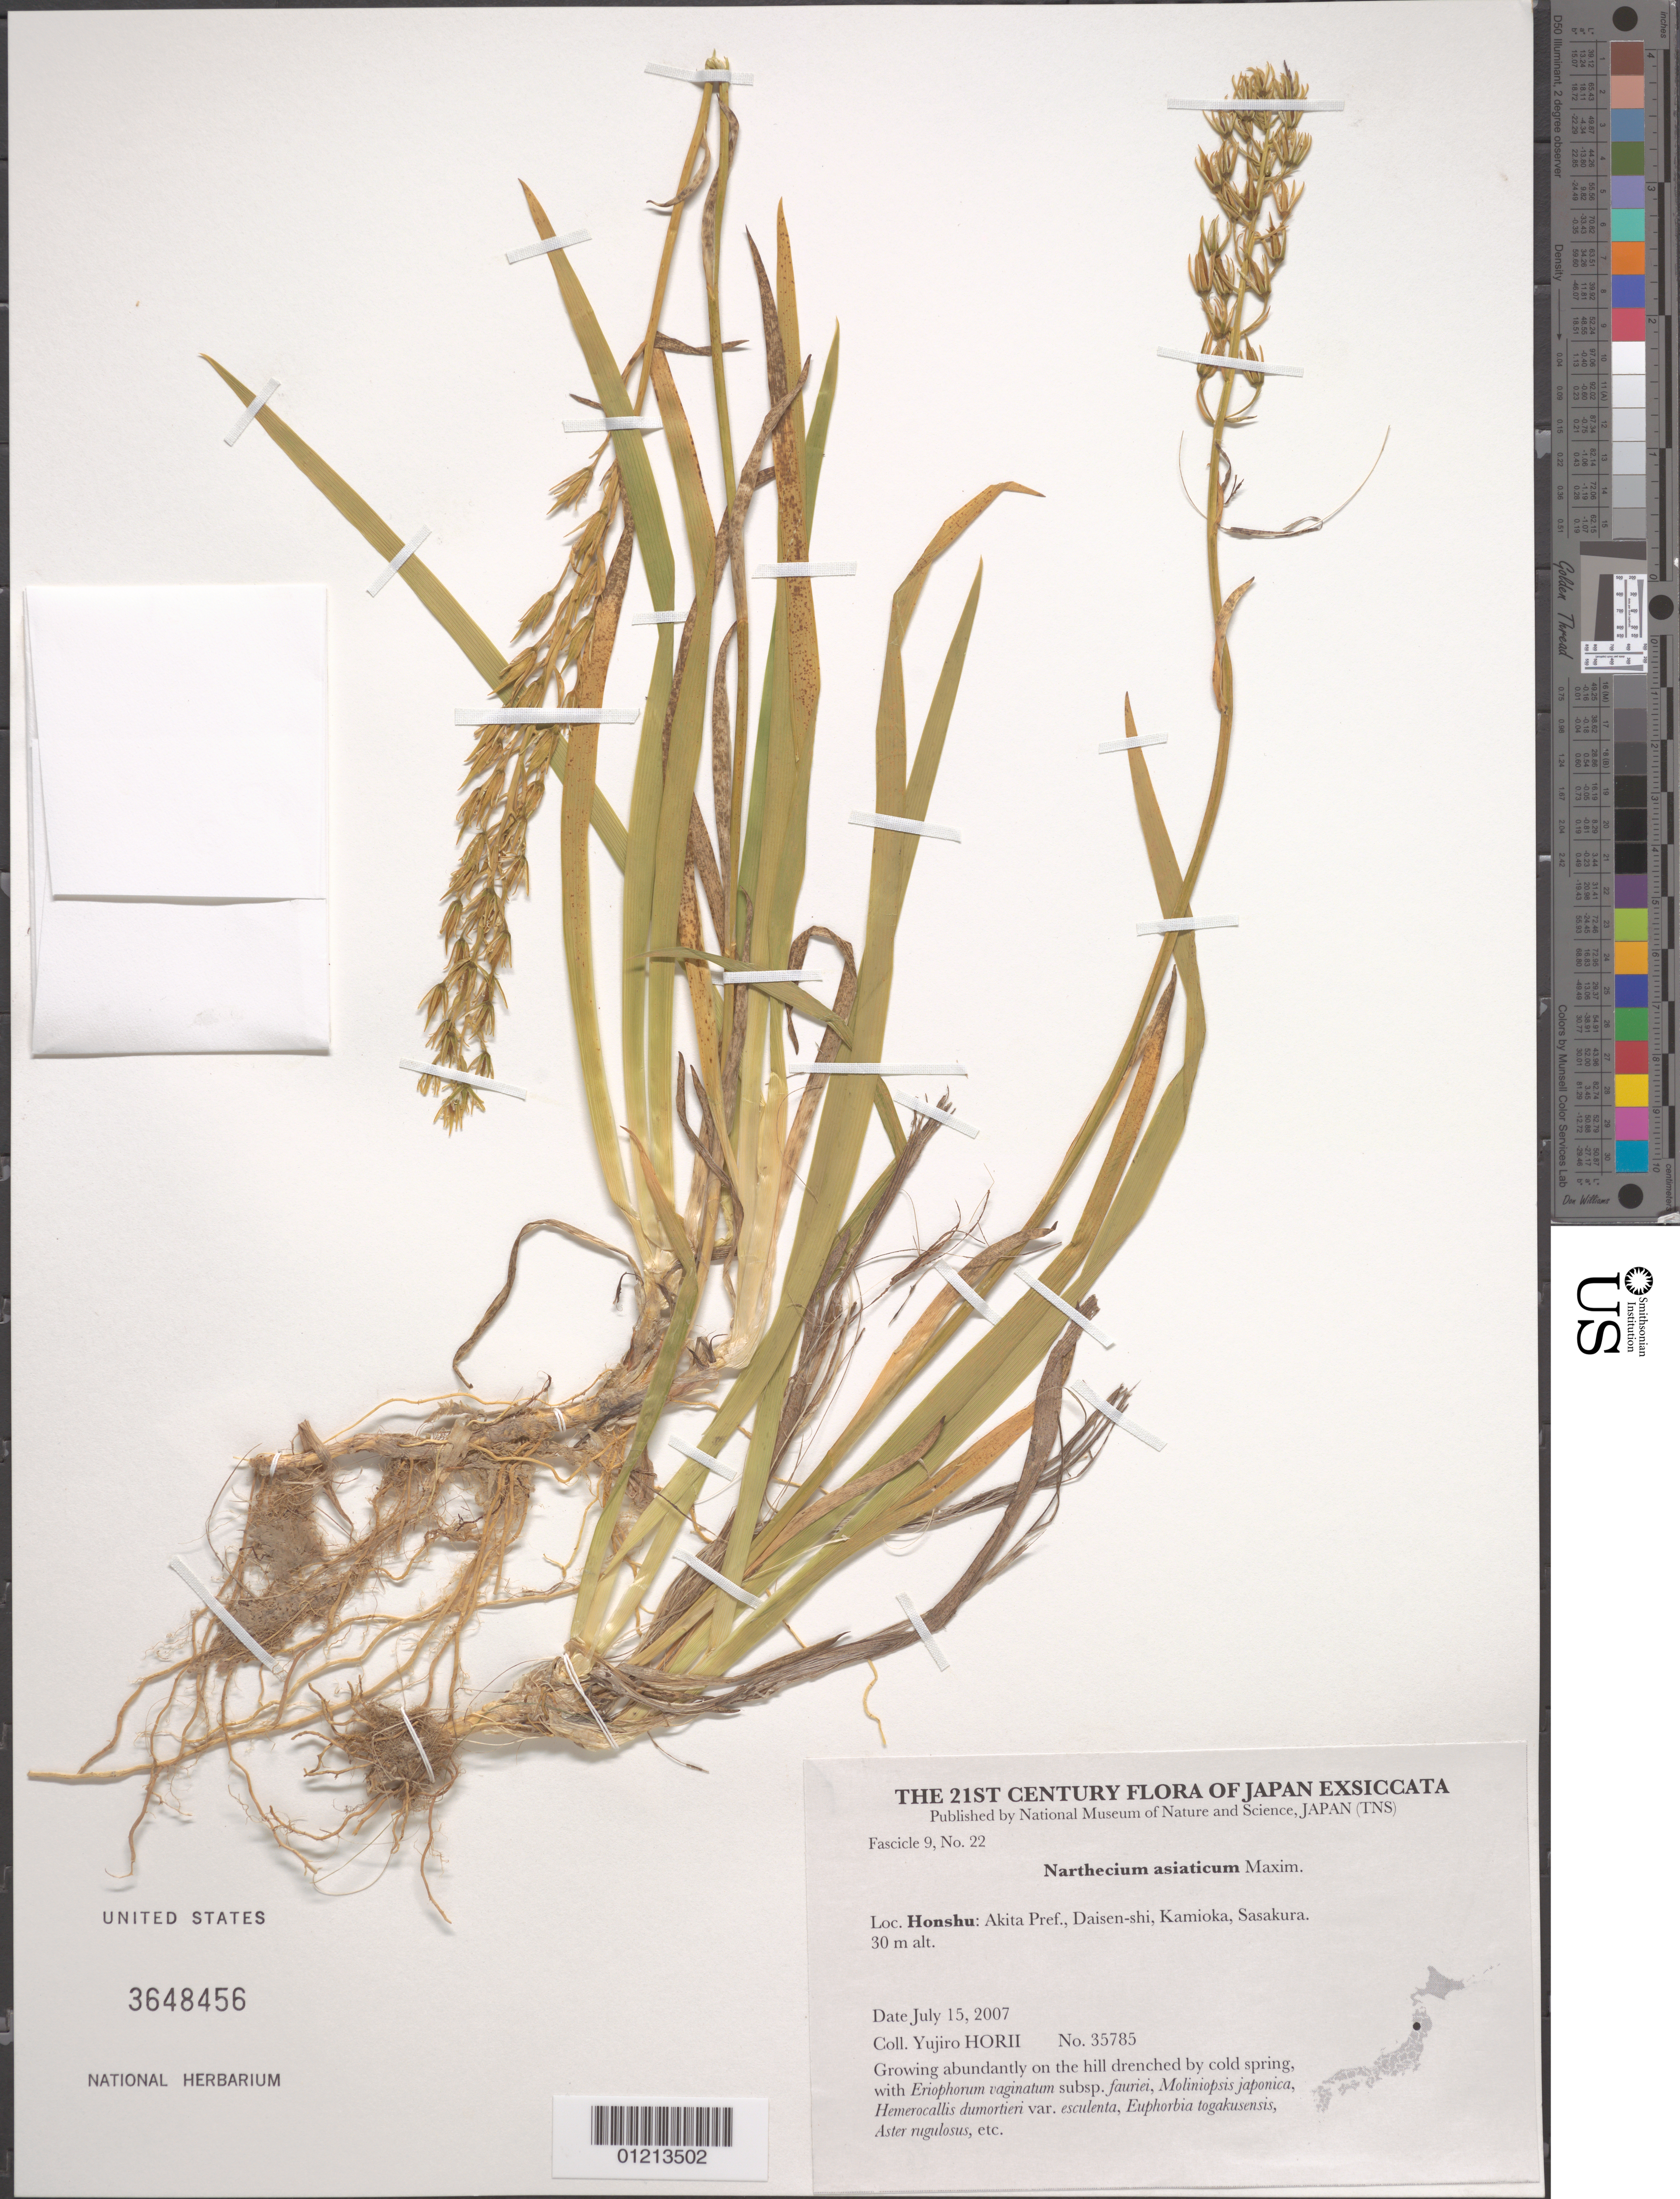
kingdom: Plantae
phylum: Tracheophyta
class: Liliopsida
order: Dioscoreales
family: Nartheciaceae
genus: Narthecium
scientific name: Narthecium asiaticum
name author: Maxim.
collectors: Y. Horii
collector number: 35785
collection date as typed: July 15, 2007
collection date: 2007-07-15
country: Japan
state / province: Akita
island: Honshu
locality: Daisen-shi, Kamioka, Sasakura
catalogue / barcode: US 3648456